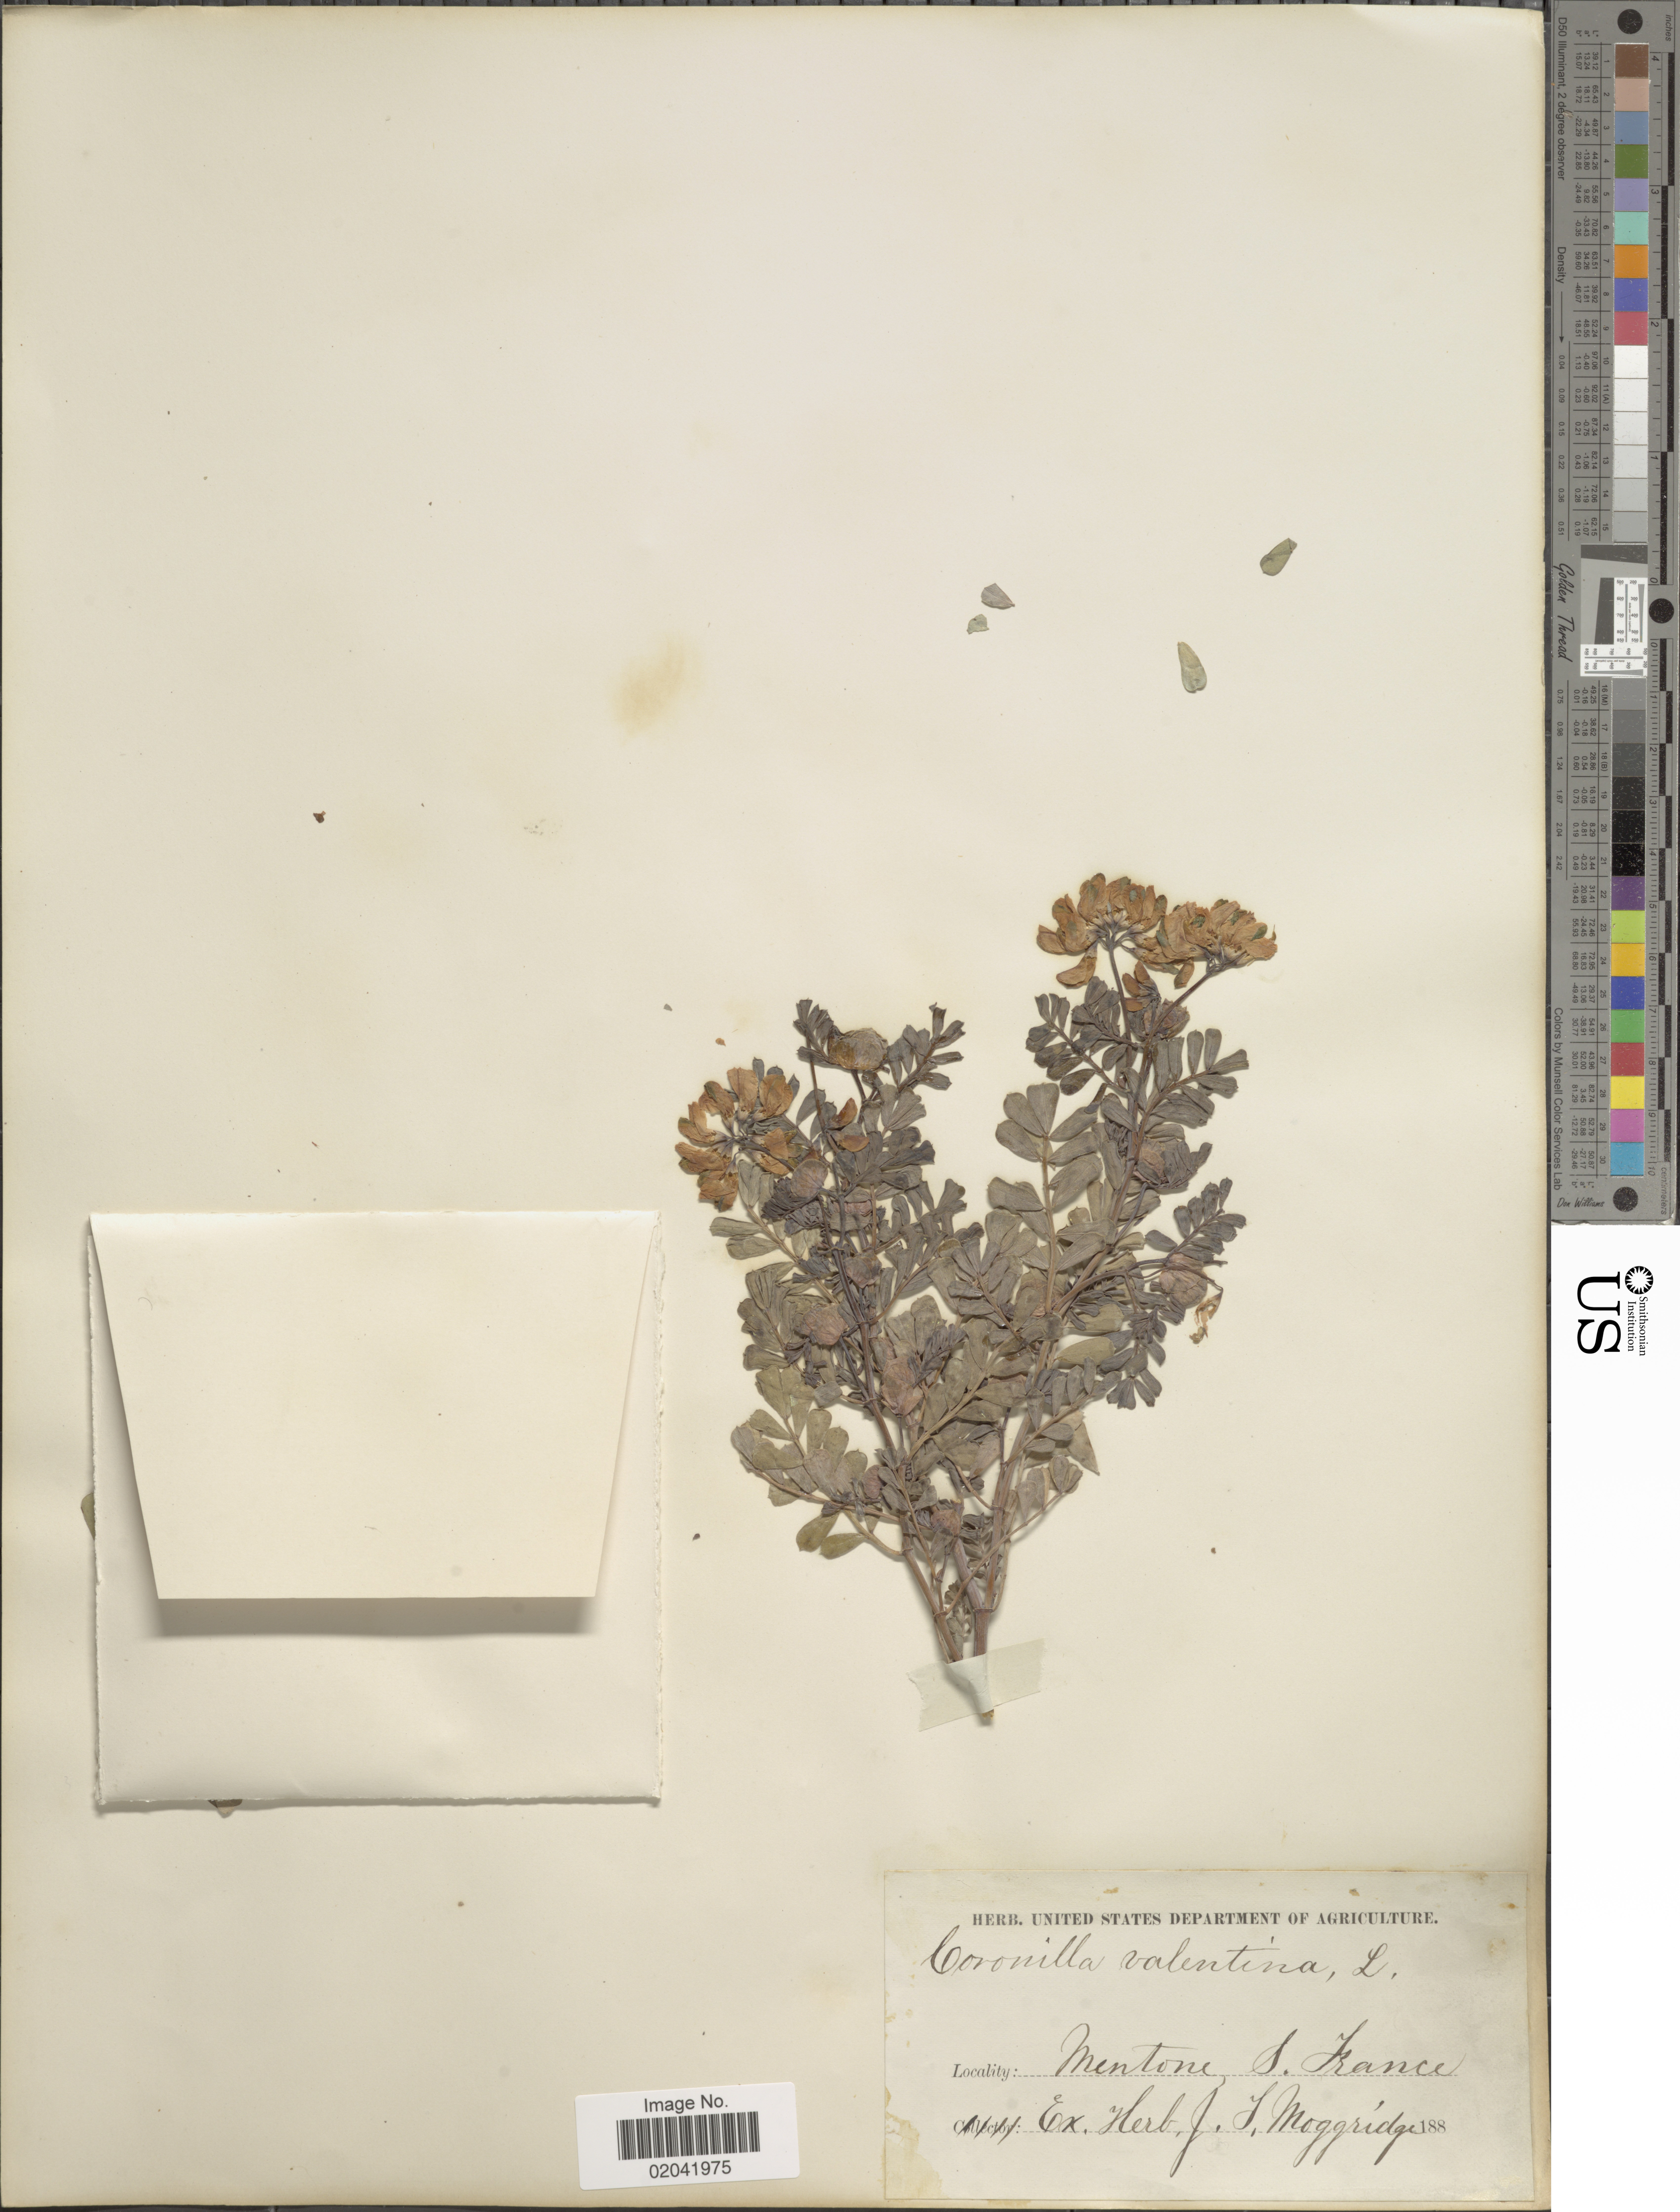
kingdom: Plantae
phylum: Tracheophyta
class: Magnoliopsida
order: Fabales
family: Fabaceae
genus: Coronilla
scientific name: Coronilla valentina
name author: L.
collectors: ex herb. J.T. Moggridge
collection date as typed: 188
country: France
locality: Mentone S. France